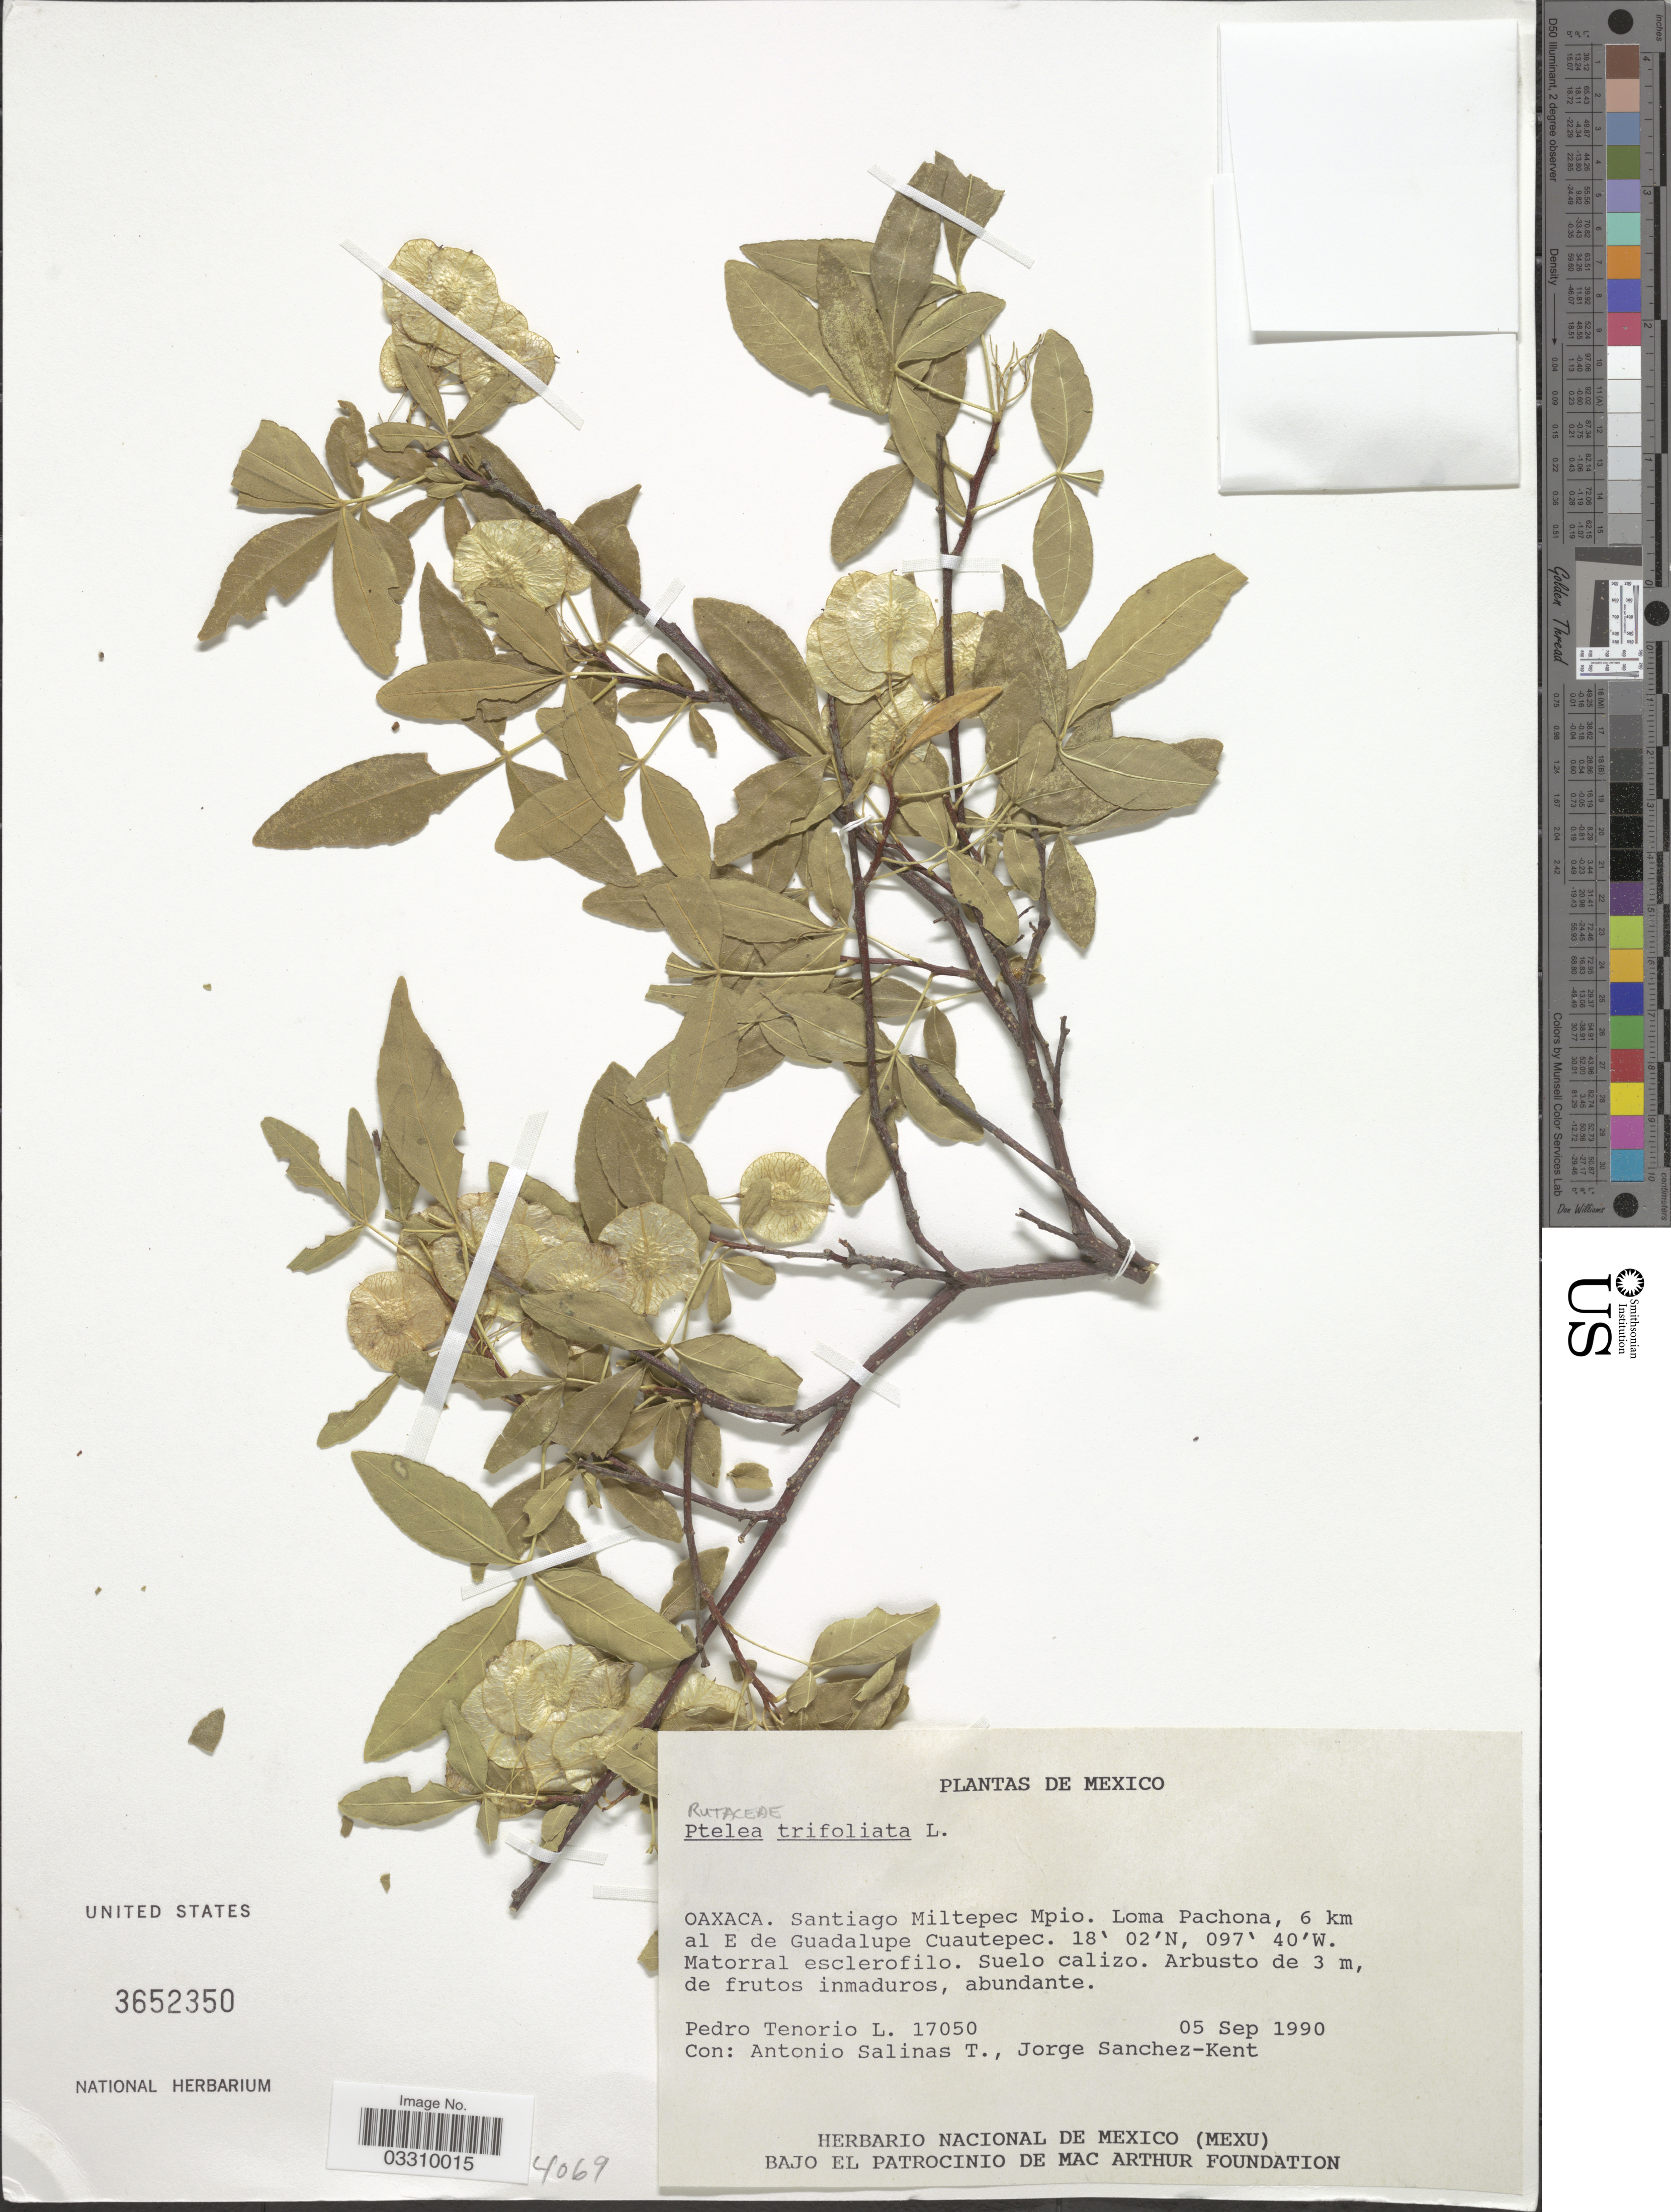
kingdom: Plantae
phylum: Tracheophyta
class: Magnoliopsida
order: Sapindales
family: Rutaceae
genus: Ptelea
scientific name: Ptelea trifoliata var. trifoliata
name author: L.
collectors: P. Tenorio L., A. Salinas T. & J. Sanchez-Kent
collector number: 17050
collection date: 1990-09-05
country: Mexico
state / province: Oaxaca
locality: Santiago Miltepec Mpio. Loma Pachona, 6 km al E de Guadalupe Cuautepec.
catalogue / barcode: US 3652350